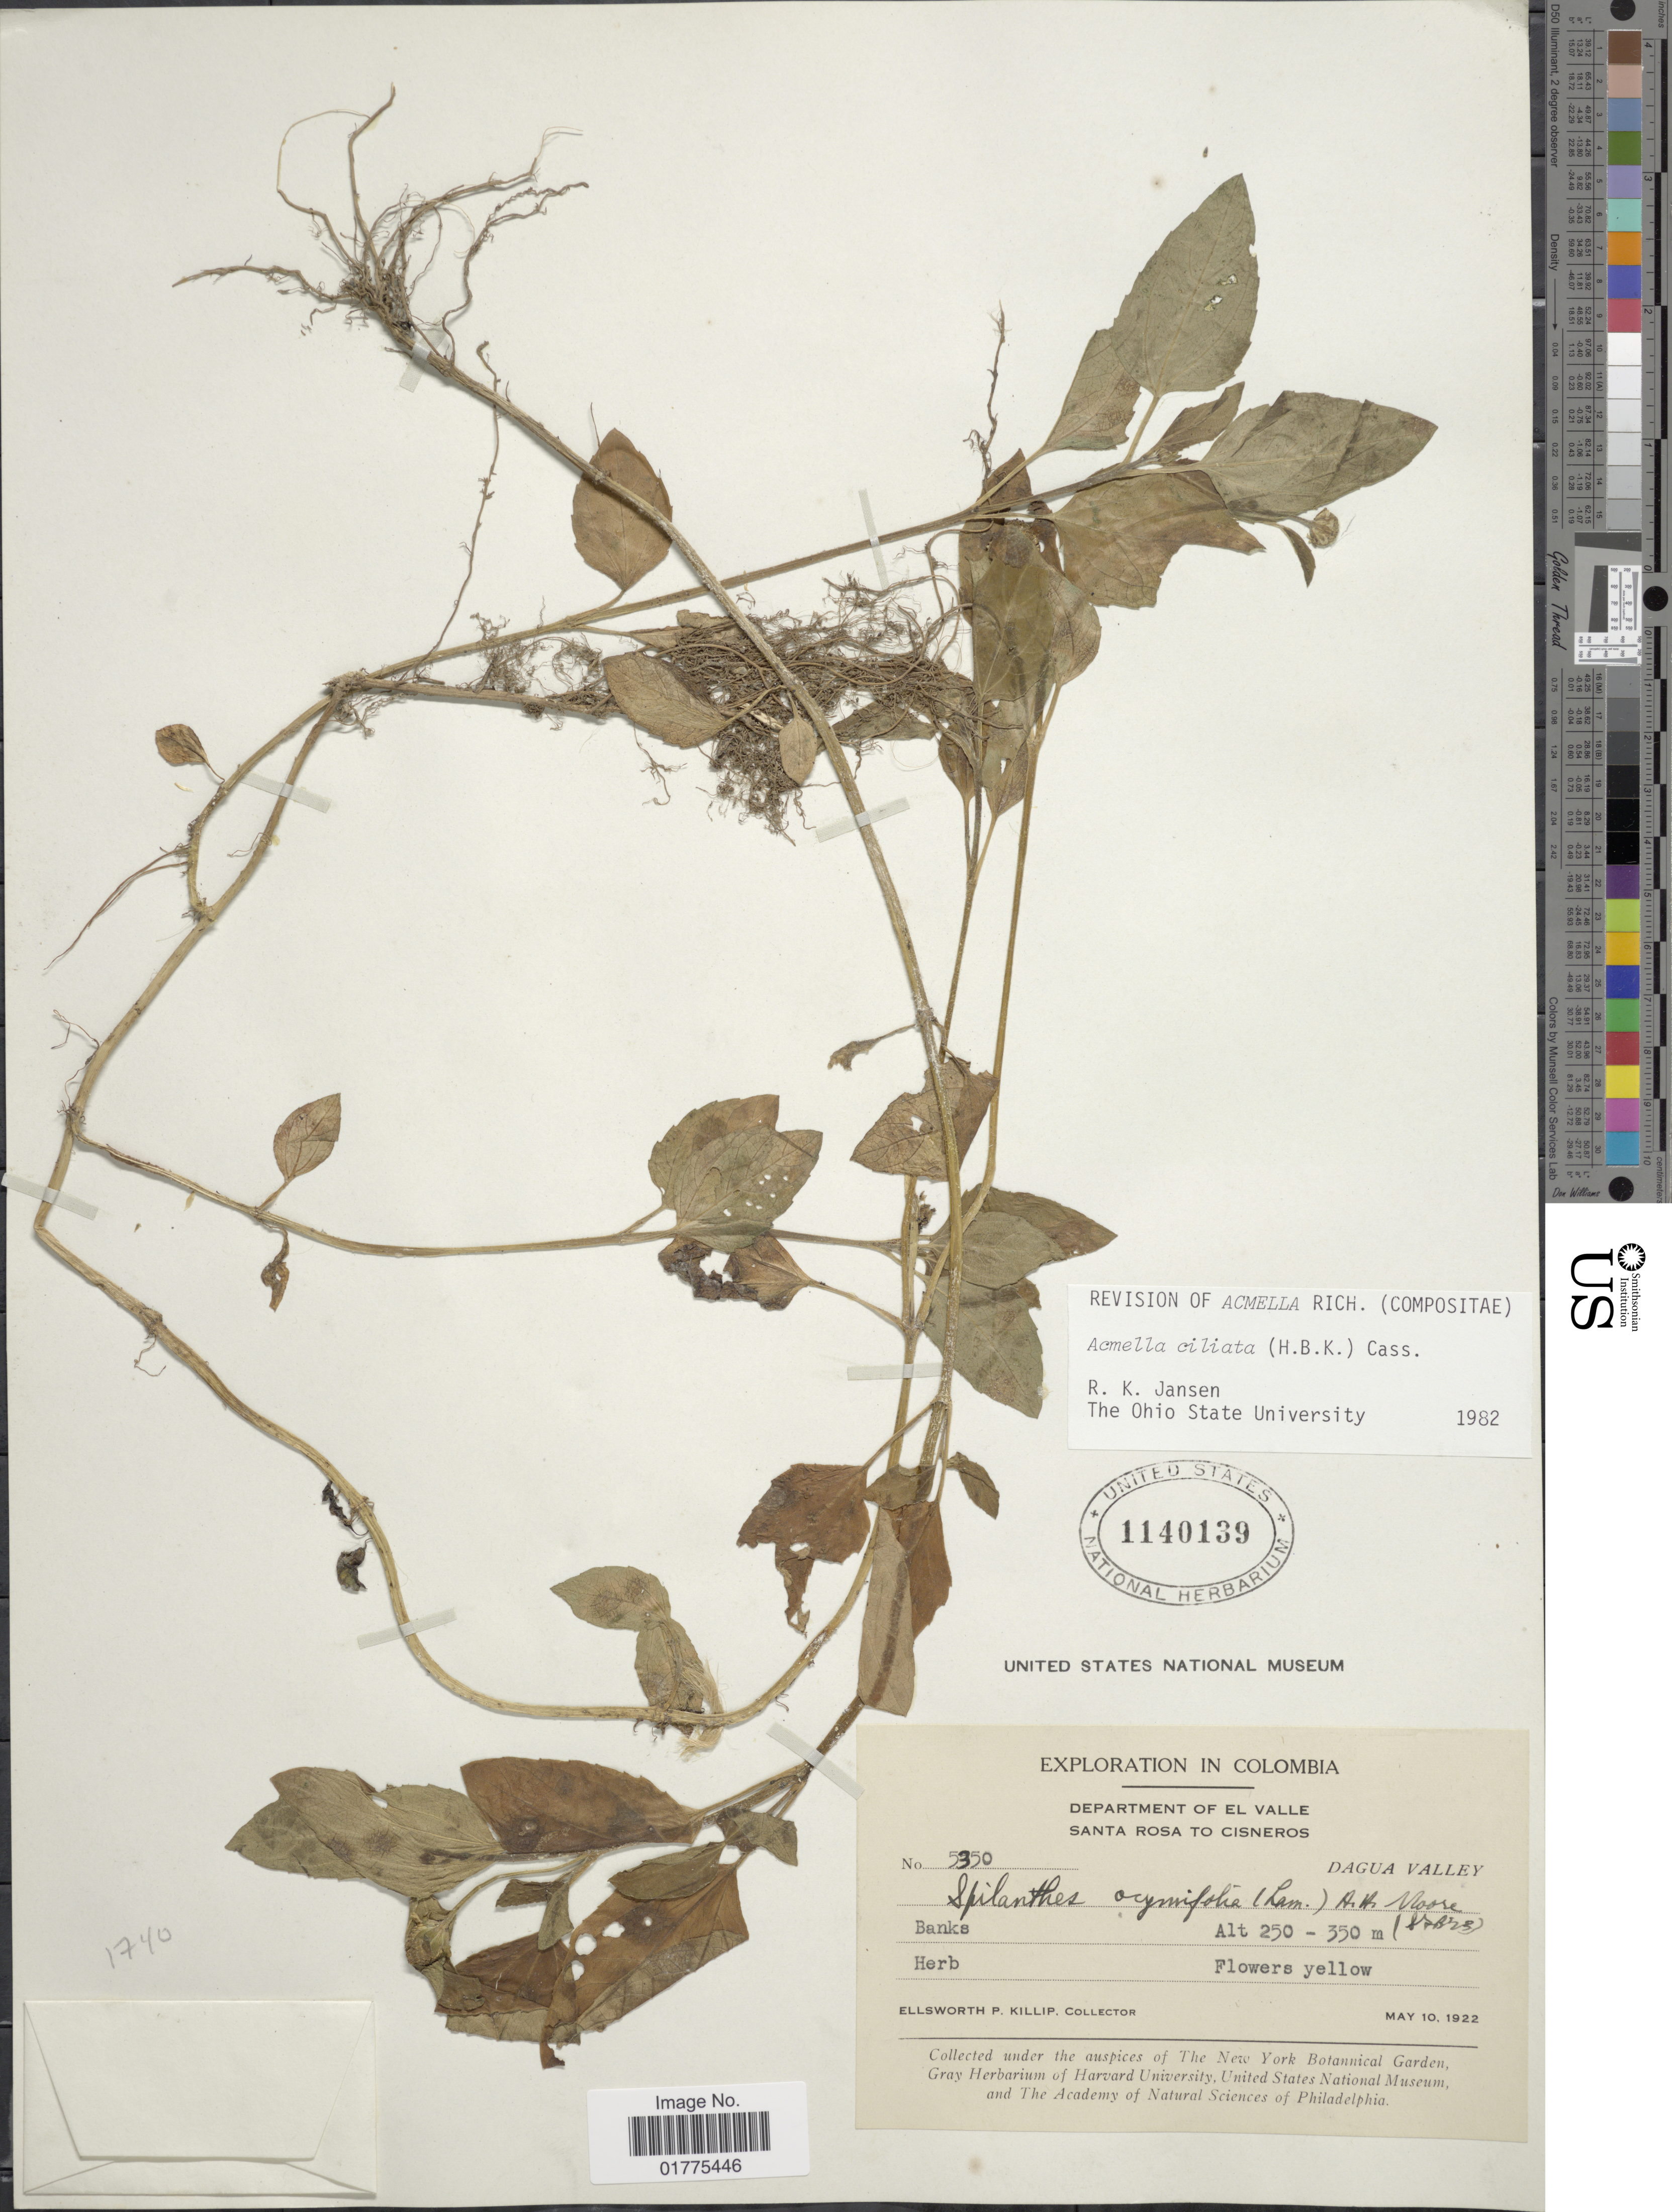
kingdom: Plantae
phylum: Tracheophyta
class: Magnoliopsida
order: Asterales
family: Asteraceae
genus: Acmella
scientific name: Acmella ciliata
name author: (Kunth) Cass.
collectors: E. P. Killip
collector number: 5350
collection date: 1922-05-10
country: Colombia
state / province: Valle del Cauca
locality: Department of El Valle. Santa Rosa to Cisneros, Dagua Valley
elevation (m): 250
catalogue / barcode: US 1140139